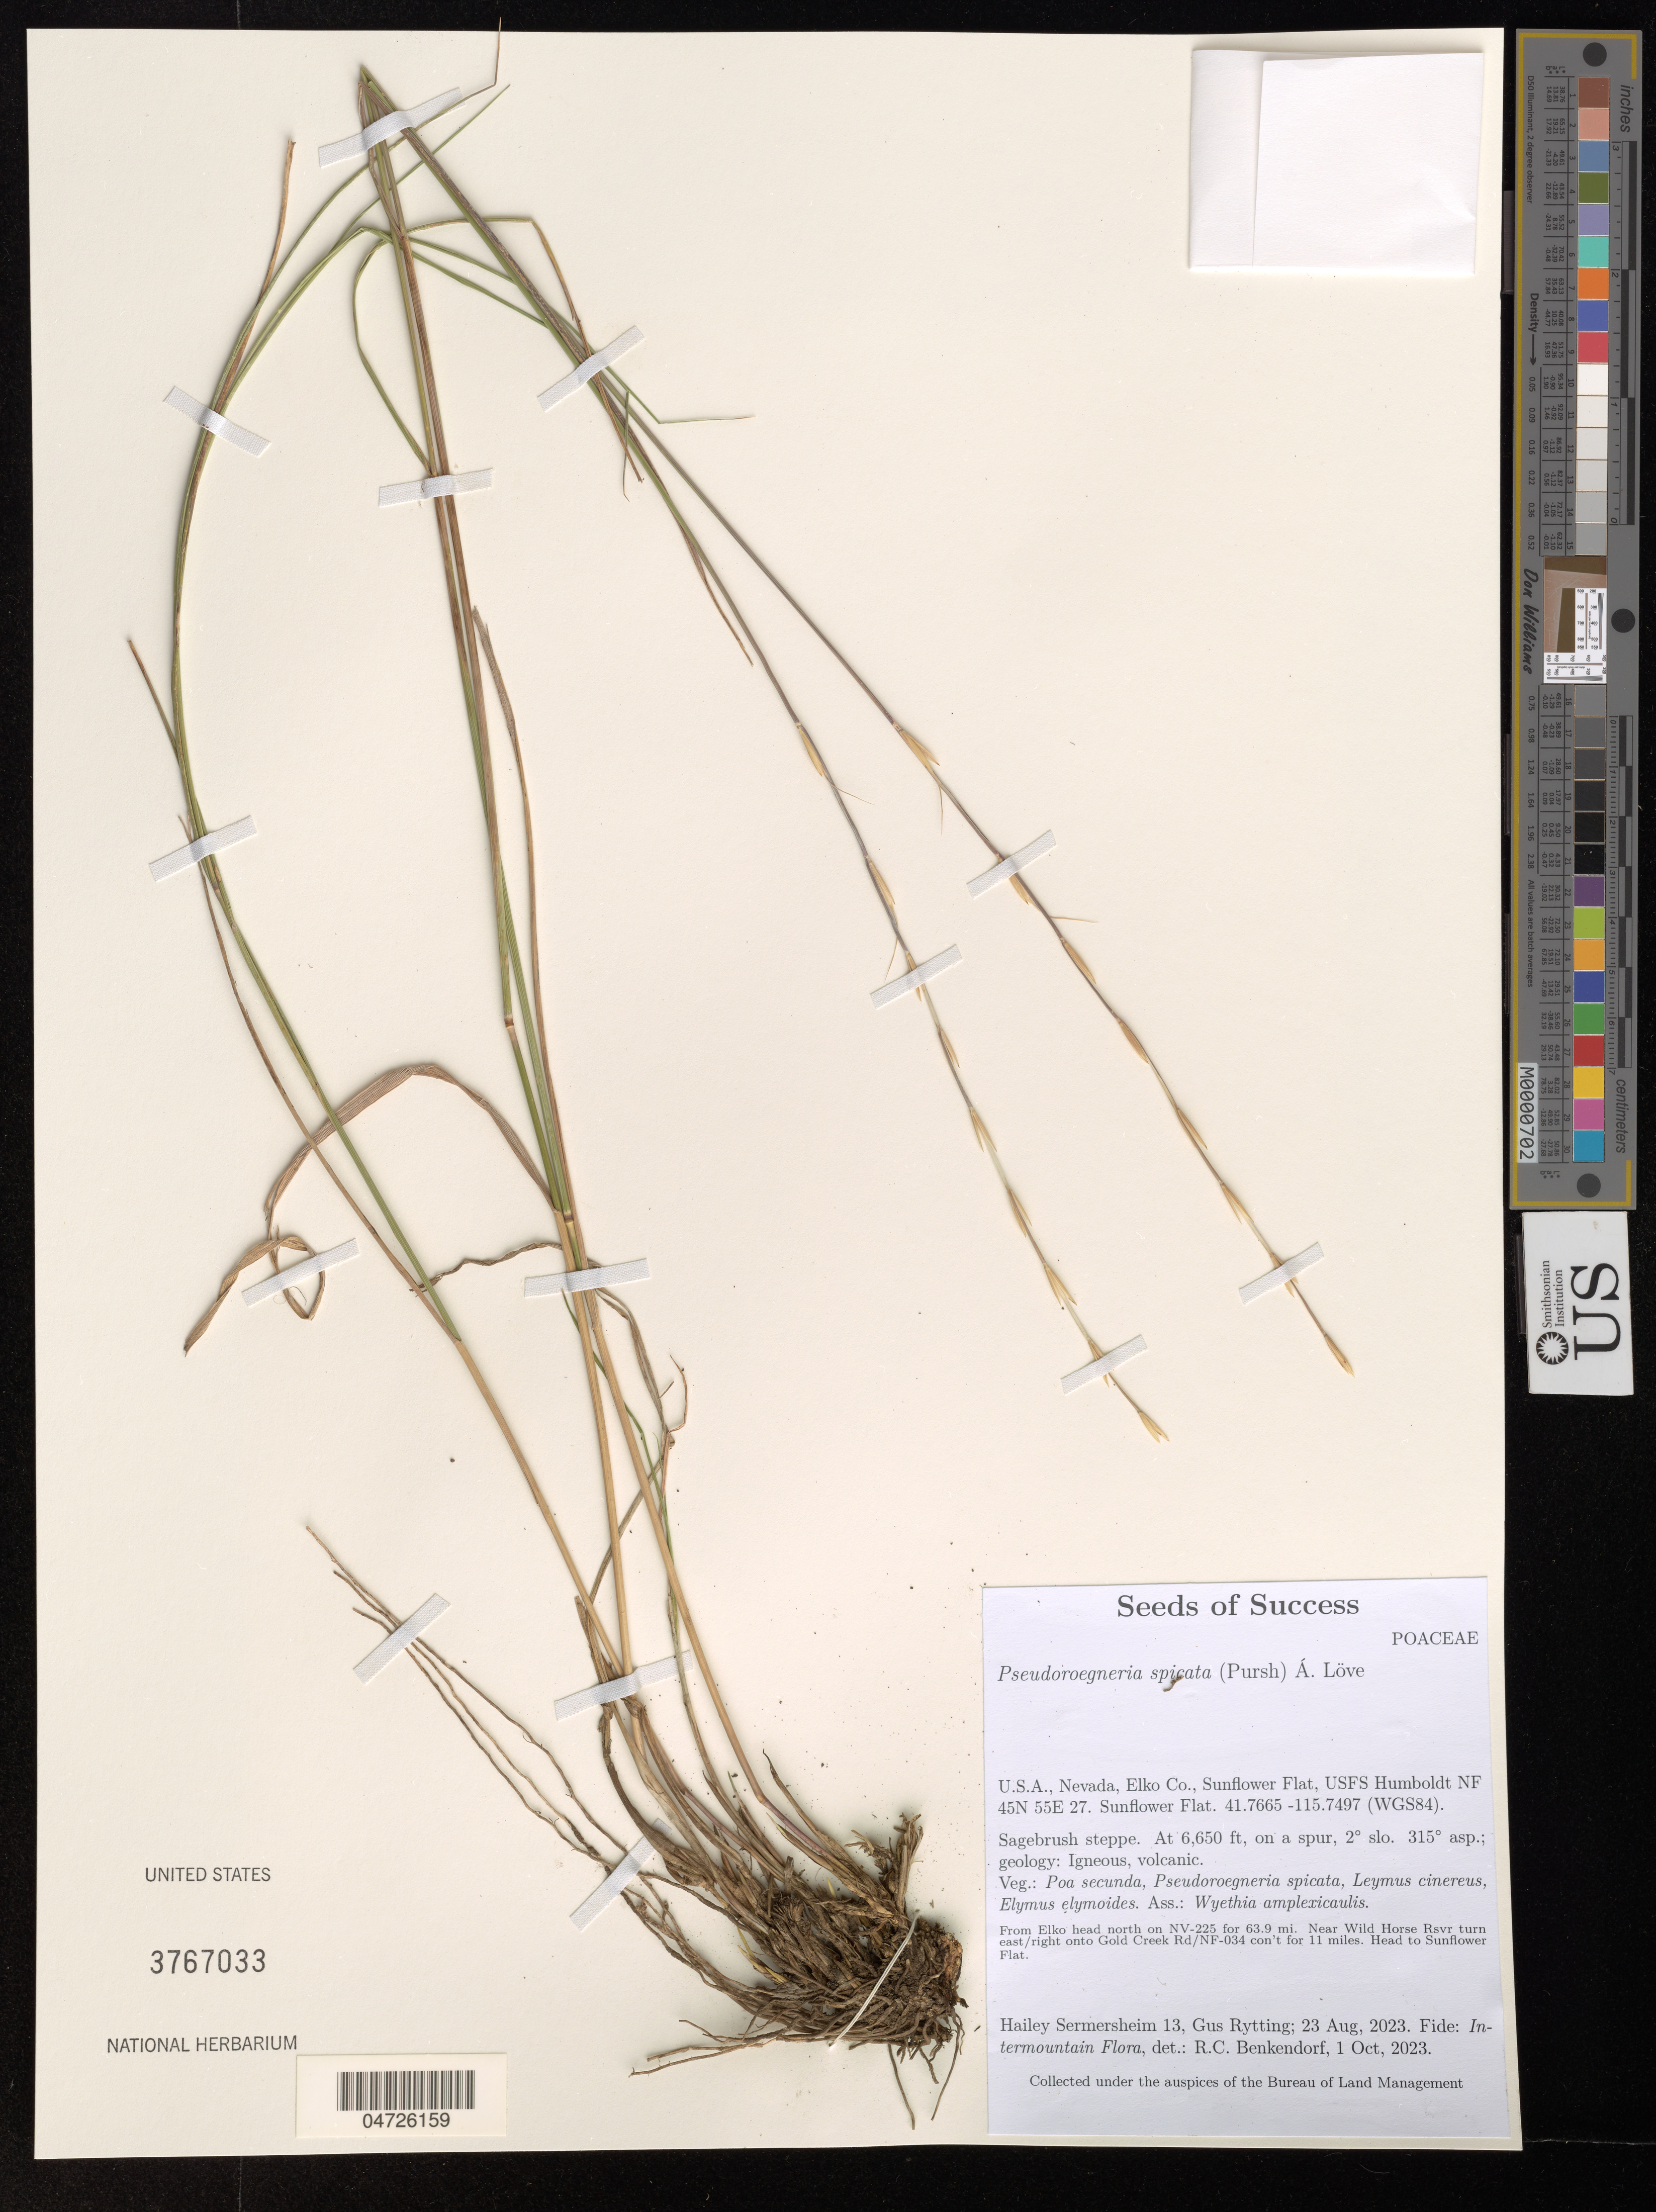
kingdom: Plantae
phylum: Tracheophyta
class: Liliopsida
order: Poales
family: Poaceae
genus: Pseudoroegneria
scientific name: Pseudoroegneria spicata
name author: (Pursh) Á. Löve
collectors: H. Sermersheim & G. Rytting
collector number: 13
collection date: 2023-08-23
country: United States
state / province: Nevada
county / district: Elko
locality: Elko Co., Sunflower Flat, USFS Humboldt NF 45N 55E 27. Sunflower Flat. (WGS84). From Elko head north on NV-225 for 63.9 mi. Near Wild Horse Rsvr turn east/right onto Gold Creek Rd/NF-034 con't for 11 miles. Head to Sunflower Flat.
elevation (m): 2027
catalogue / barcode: US 3767033